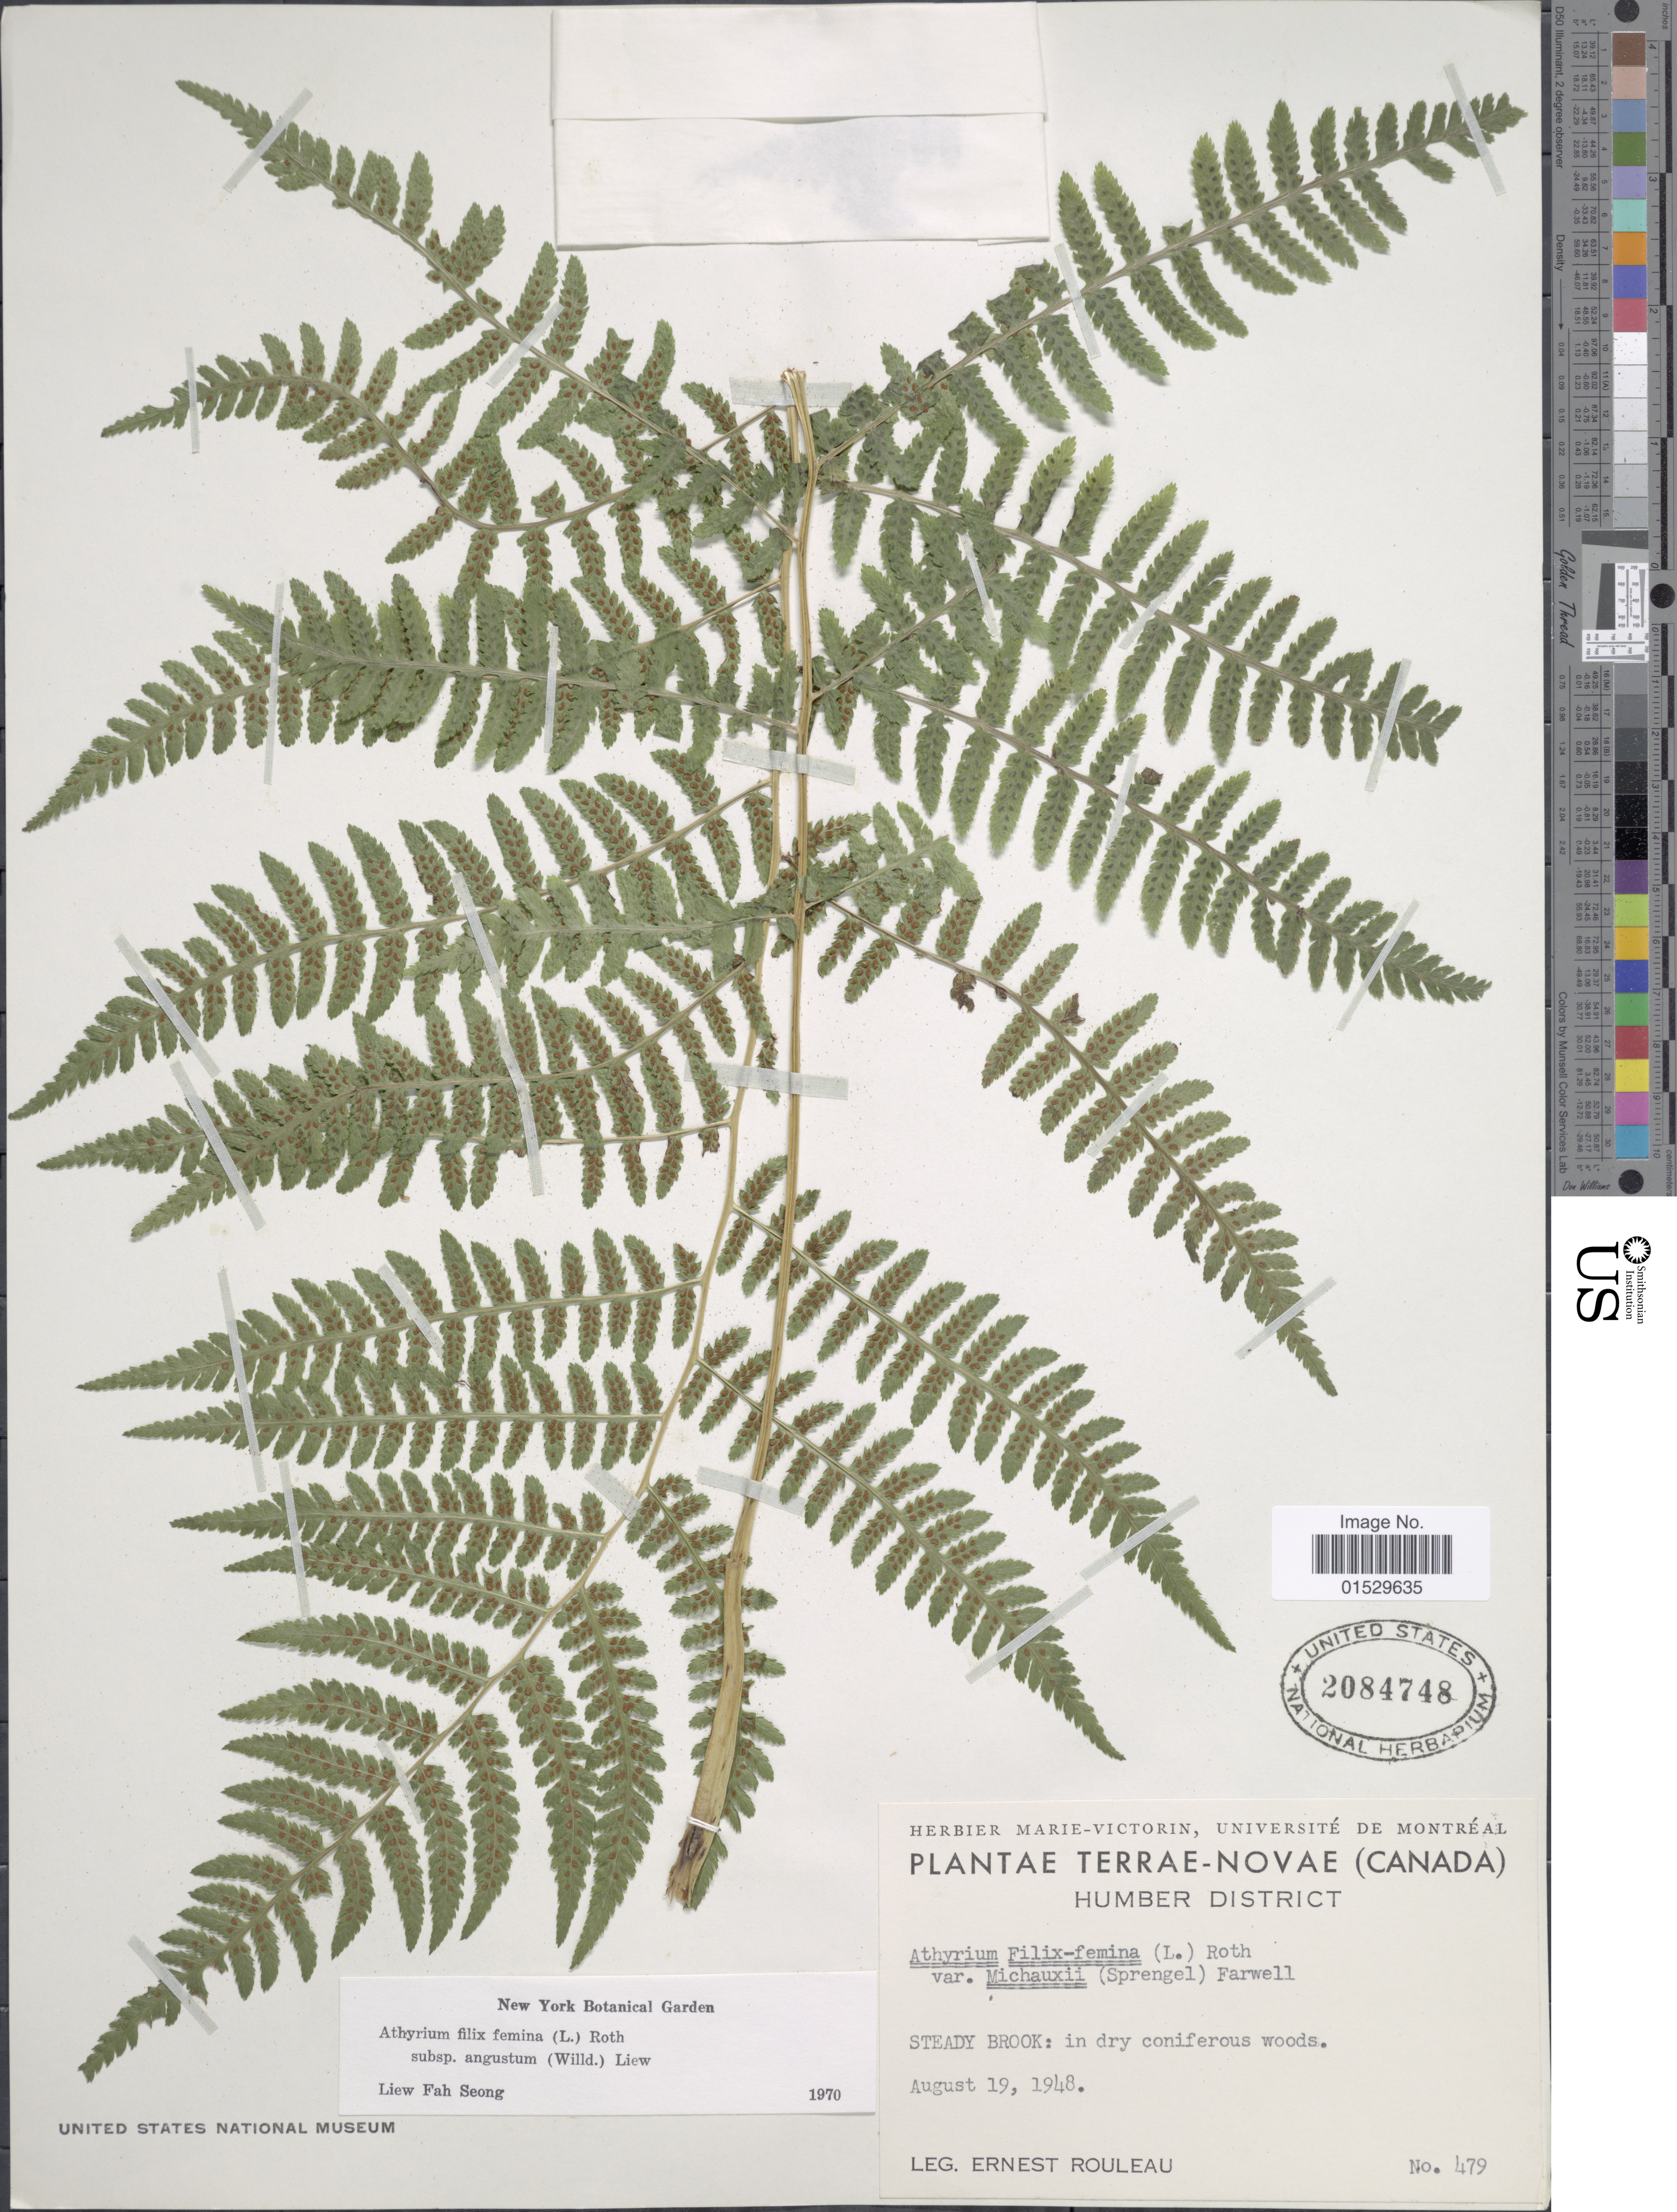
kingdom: Plantae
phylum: Tracheophyta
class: Polypodiopsida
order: Polypodiales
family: Athyriaceae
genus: Athyrium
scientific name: Athyrium filix-femina subsp. angustatum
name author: (Willd.) R.T. Clausen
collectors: J. Rouleau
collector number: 479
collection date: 1948-08-19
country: Canada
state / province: Newfoundland and Labrador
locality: Terrae-Novae, Humber District, Steady Brook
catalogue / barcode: US 2084748